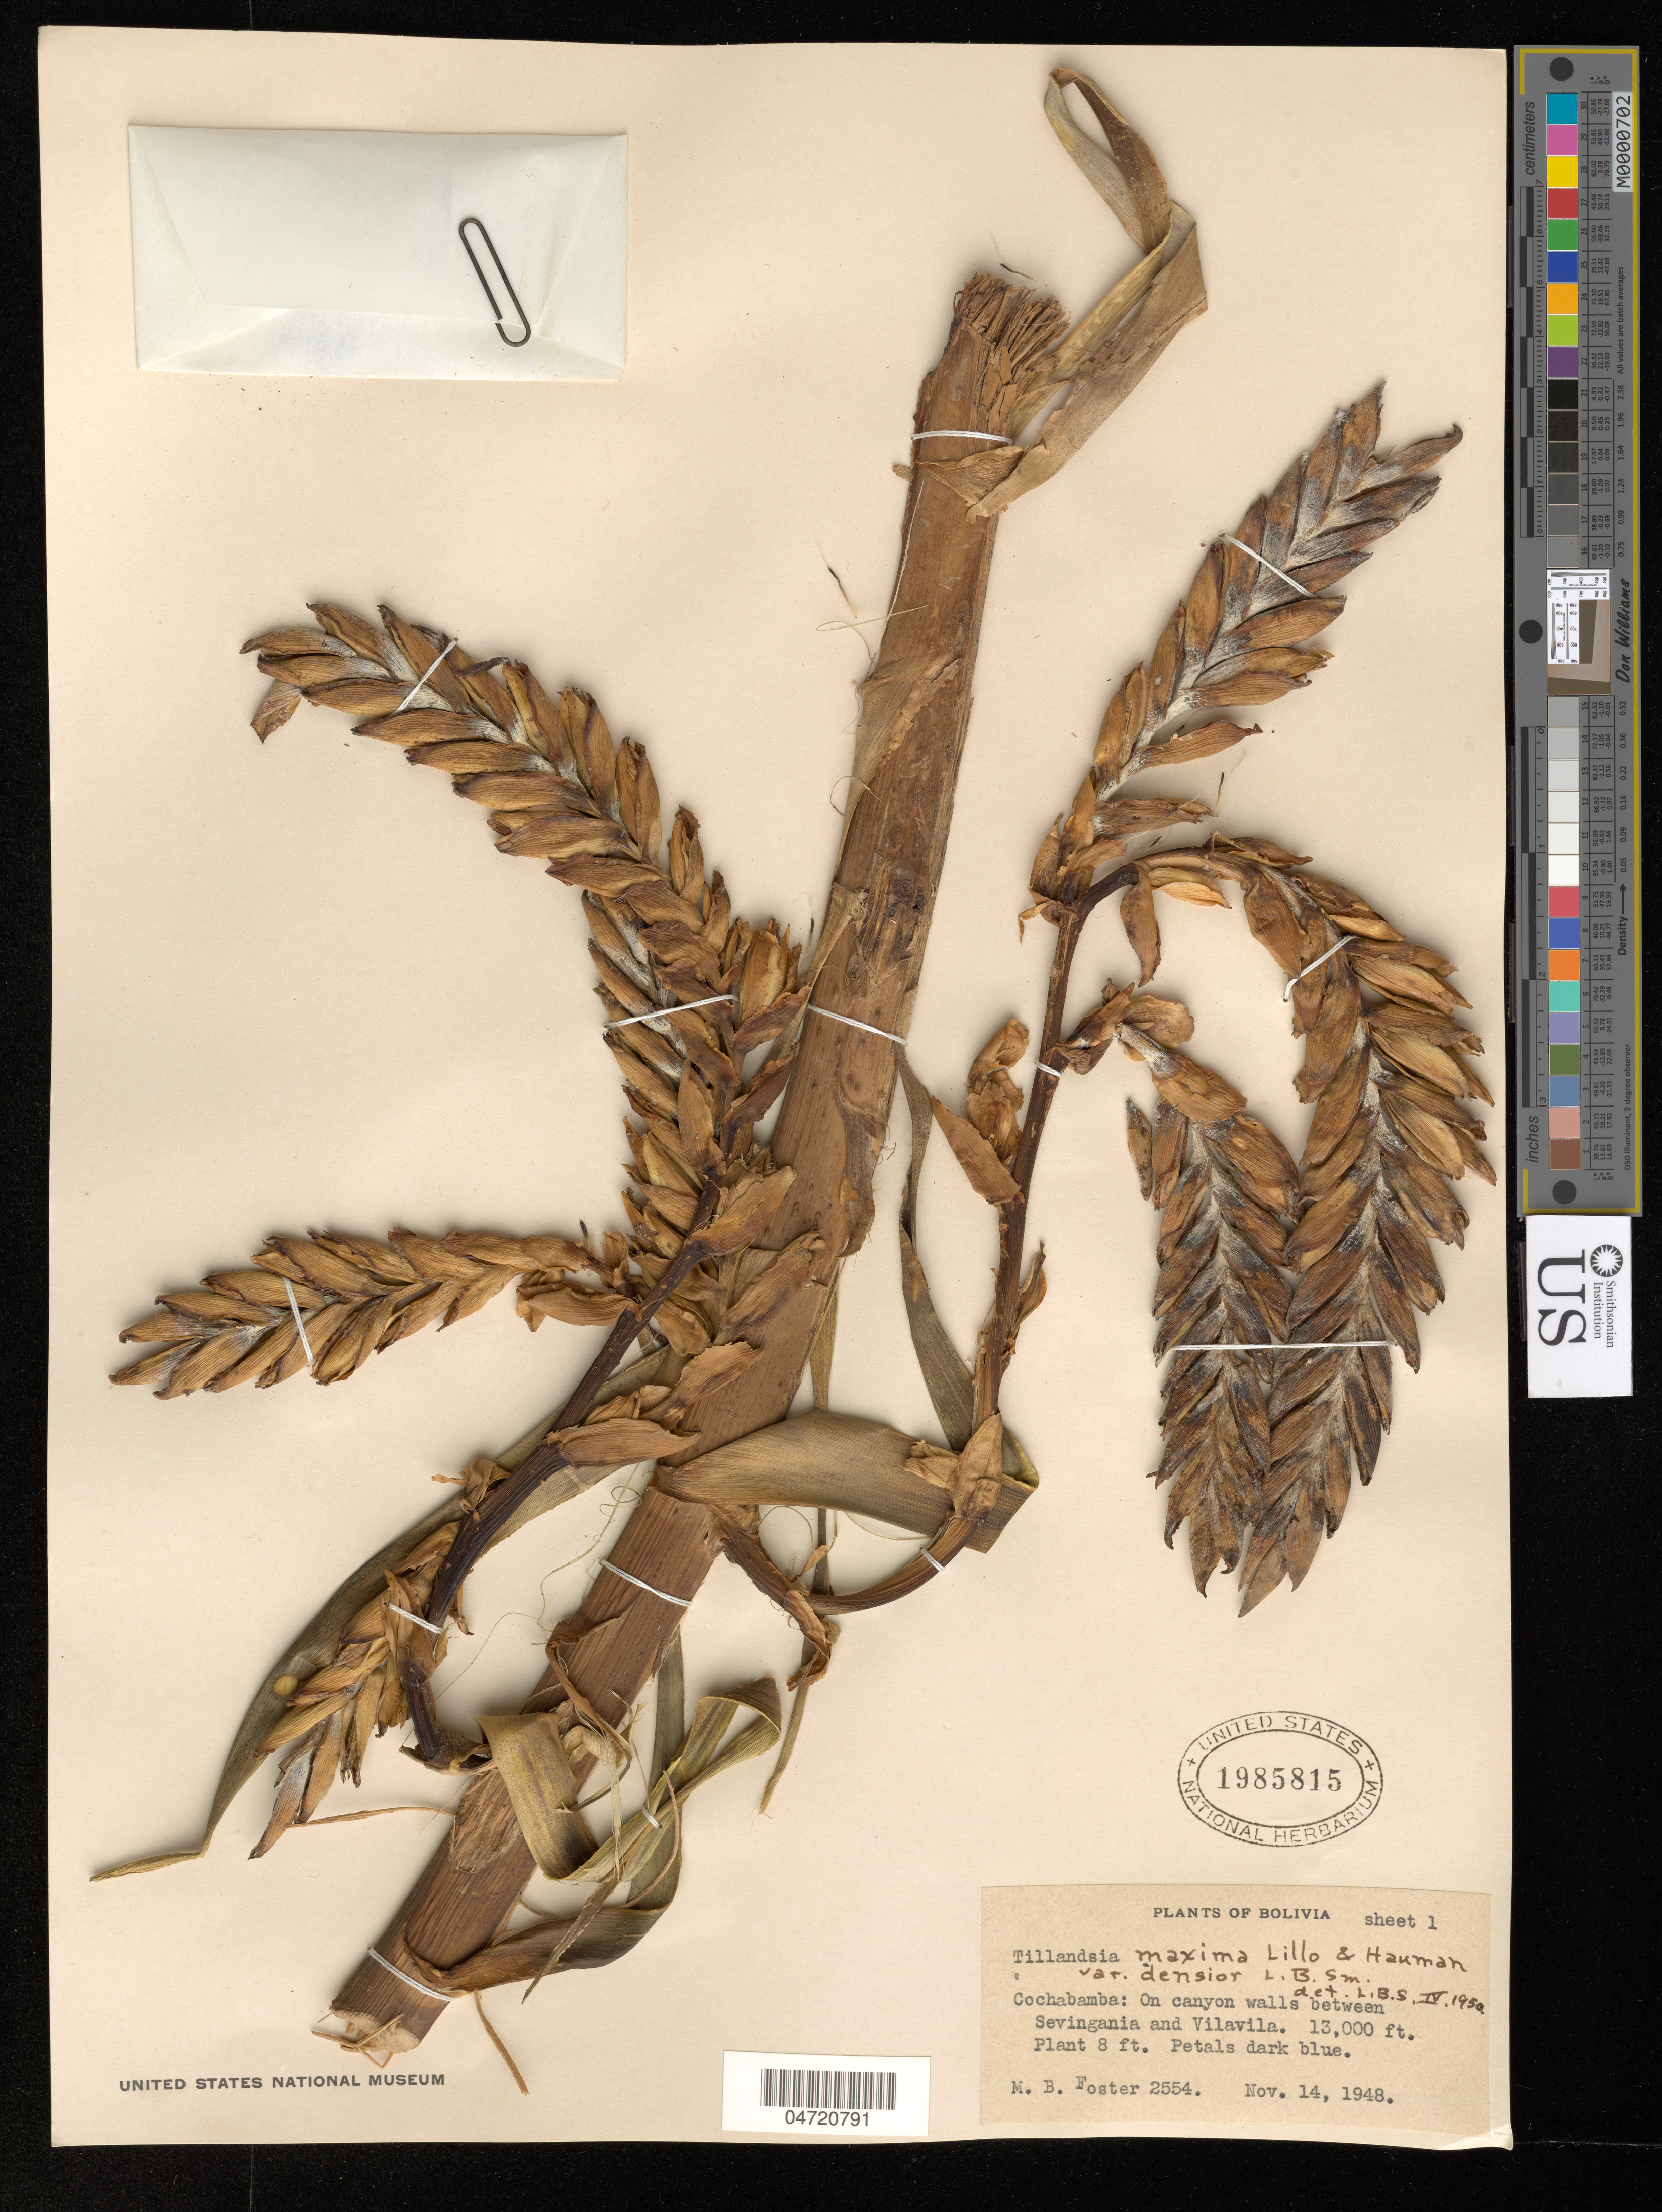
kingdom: Plantae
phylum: Tracheophyta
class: Liliopsida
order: Poales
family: Bromeliaceae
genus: Tillandsia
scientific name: Tillandsia maxima var. densior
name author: L.B. Sm.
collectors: M. B. Foster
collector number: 2554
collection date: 1948-11-14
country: Bolivia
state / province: Cochabamba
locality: On canyon walls between Sevingania and Vilavila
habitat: On canyon walls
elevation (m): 3962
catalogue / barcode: US 1985815